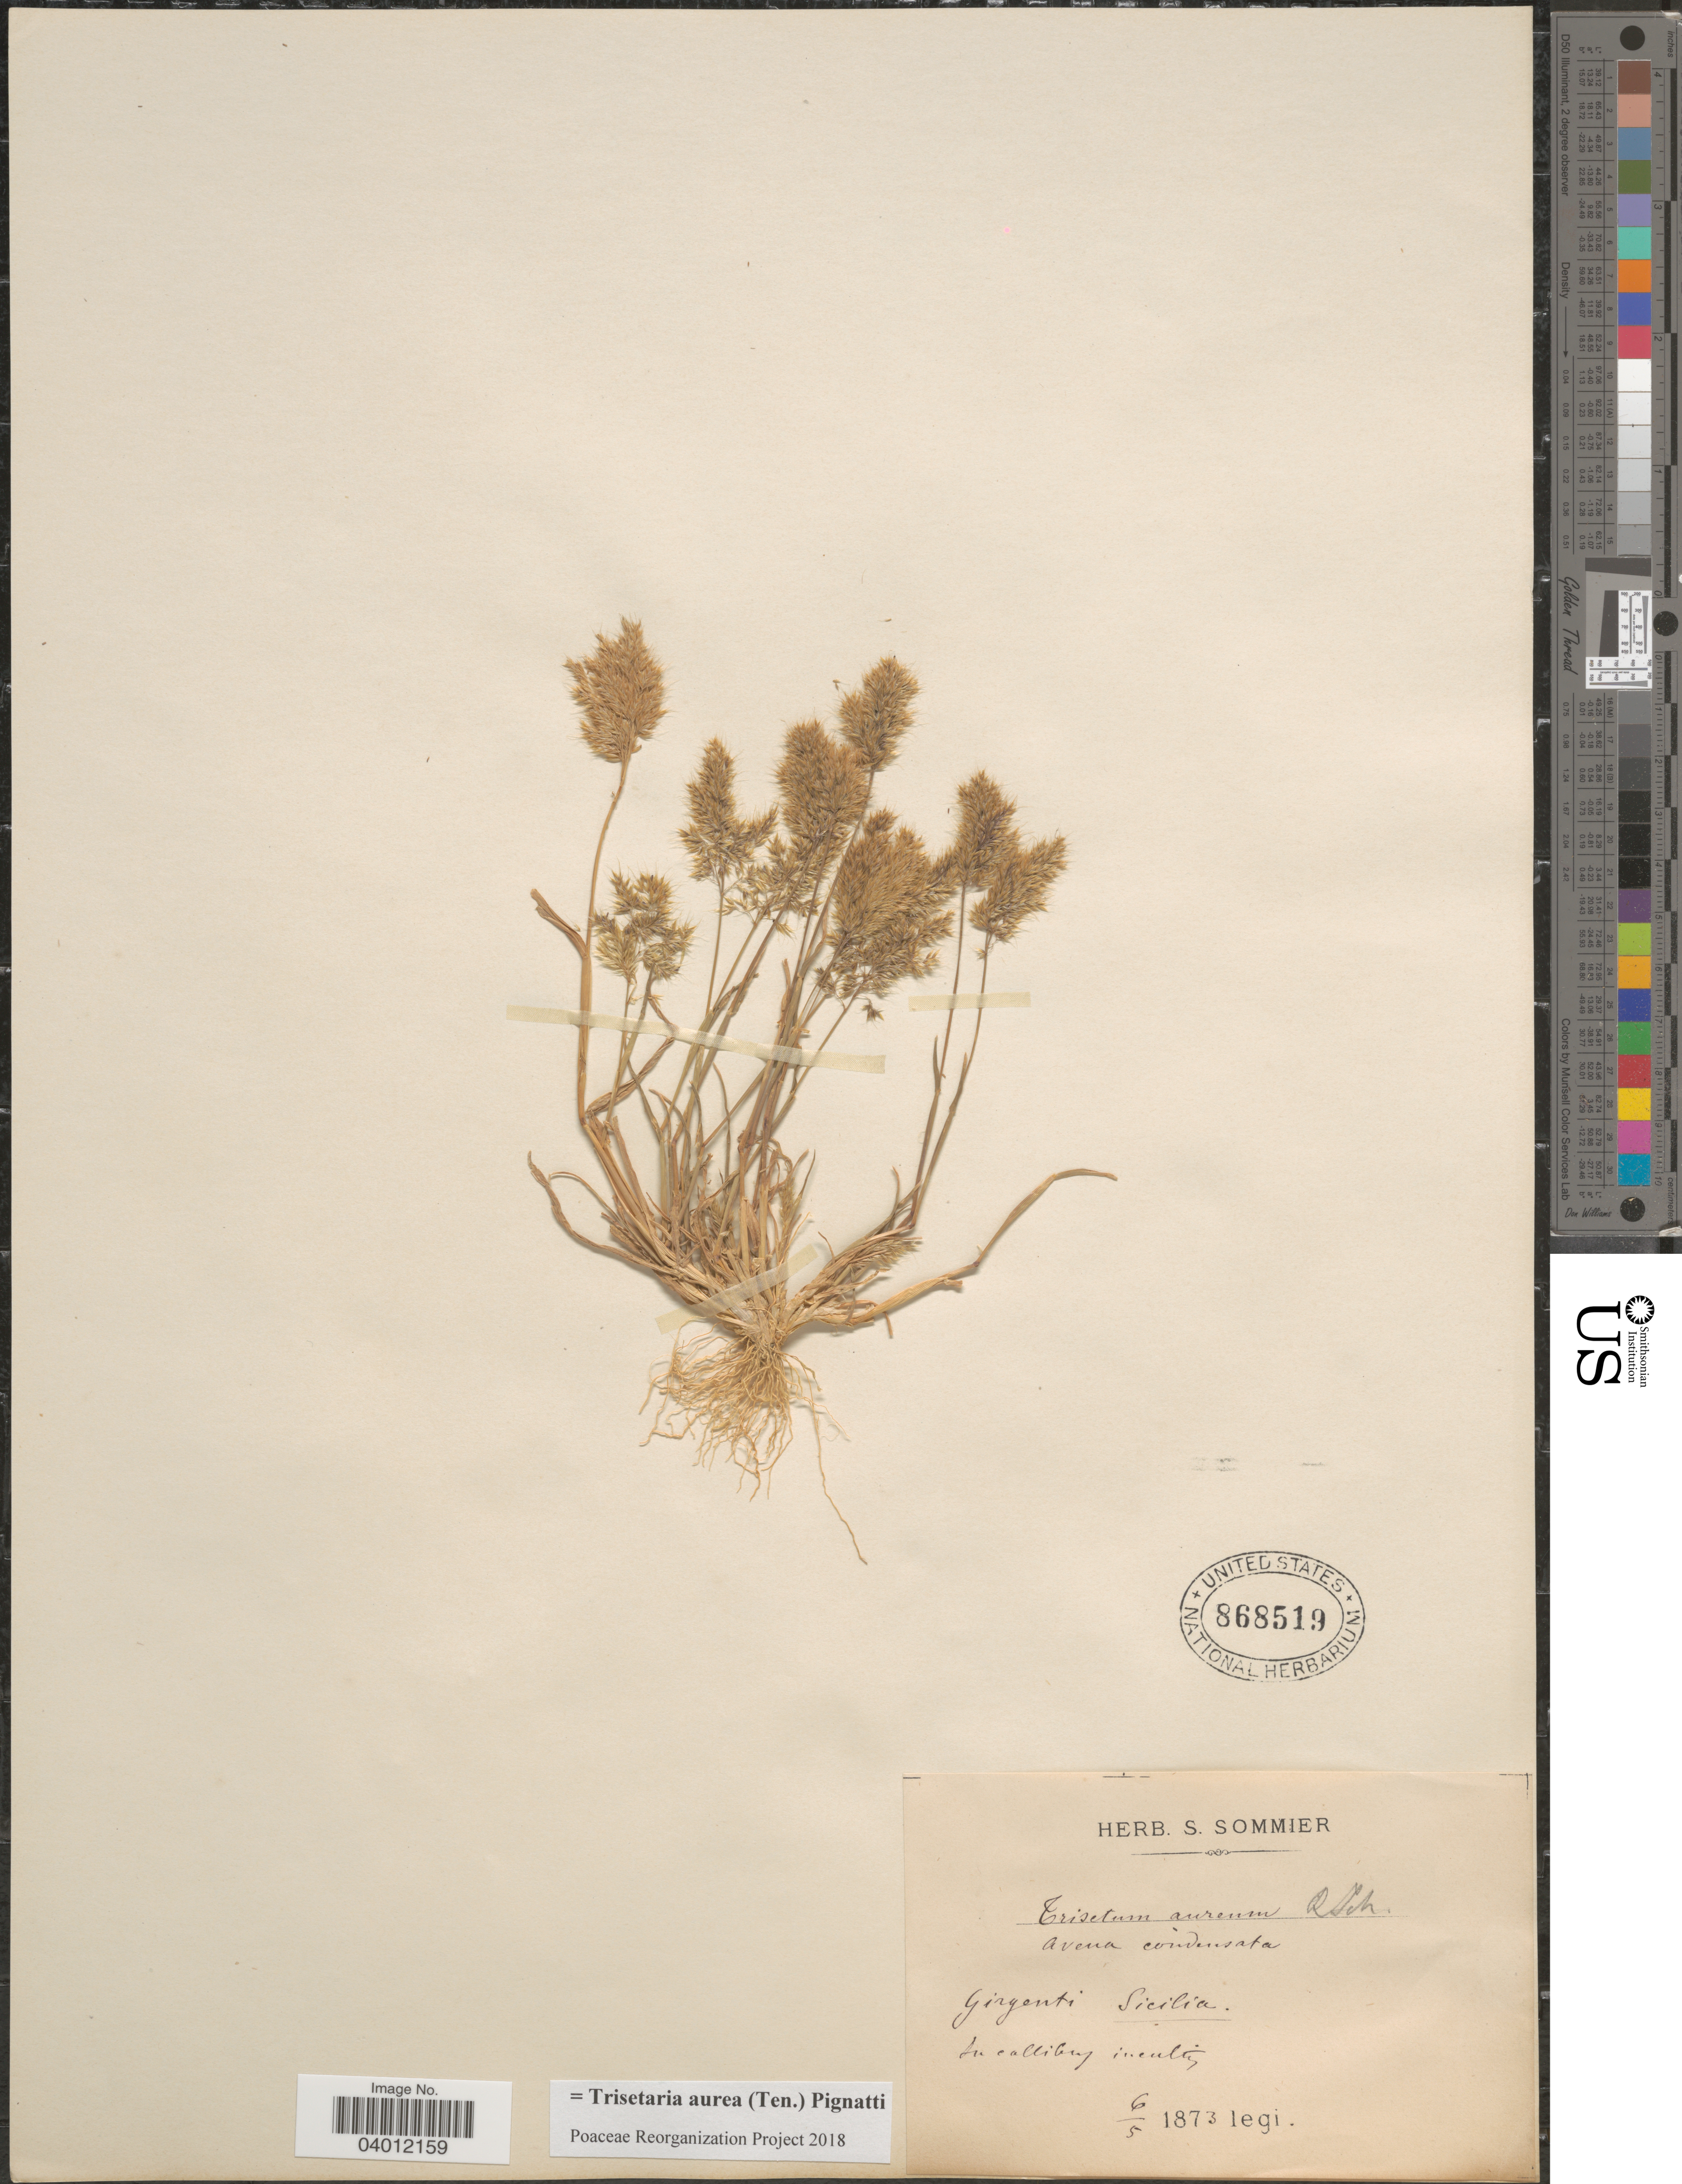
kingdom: Plantae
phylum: Tracheophyta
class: Liliopsida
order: Poales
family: Poaceae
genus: Trisetaria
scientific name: Trisetaria aurea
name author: (Ten.) Pignatti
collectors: Ex herb. S. Sommier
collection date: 1873-05-06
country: Italy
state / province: Siciliana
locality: Girgenti Sicilia. In collibus incultis.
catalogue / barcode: US 868519